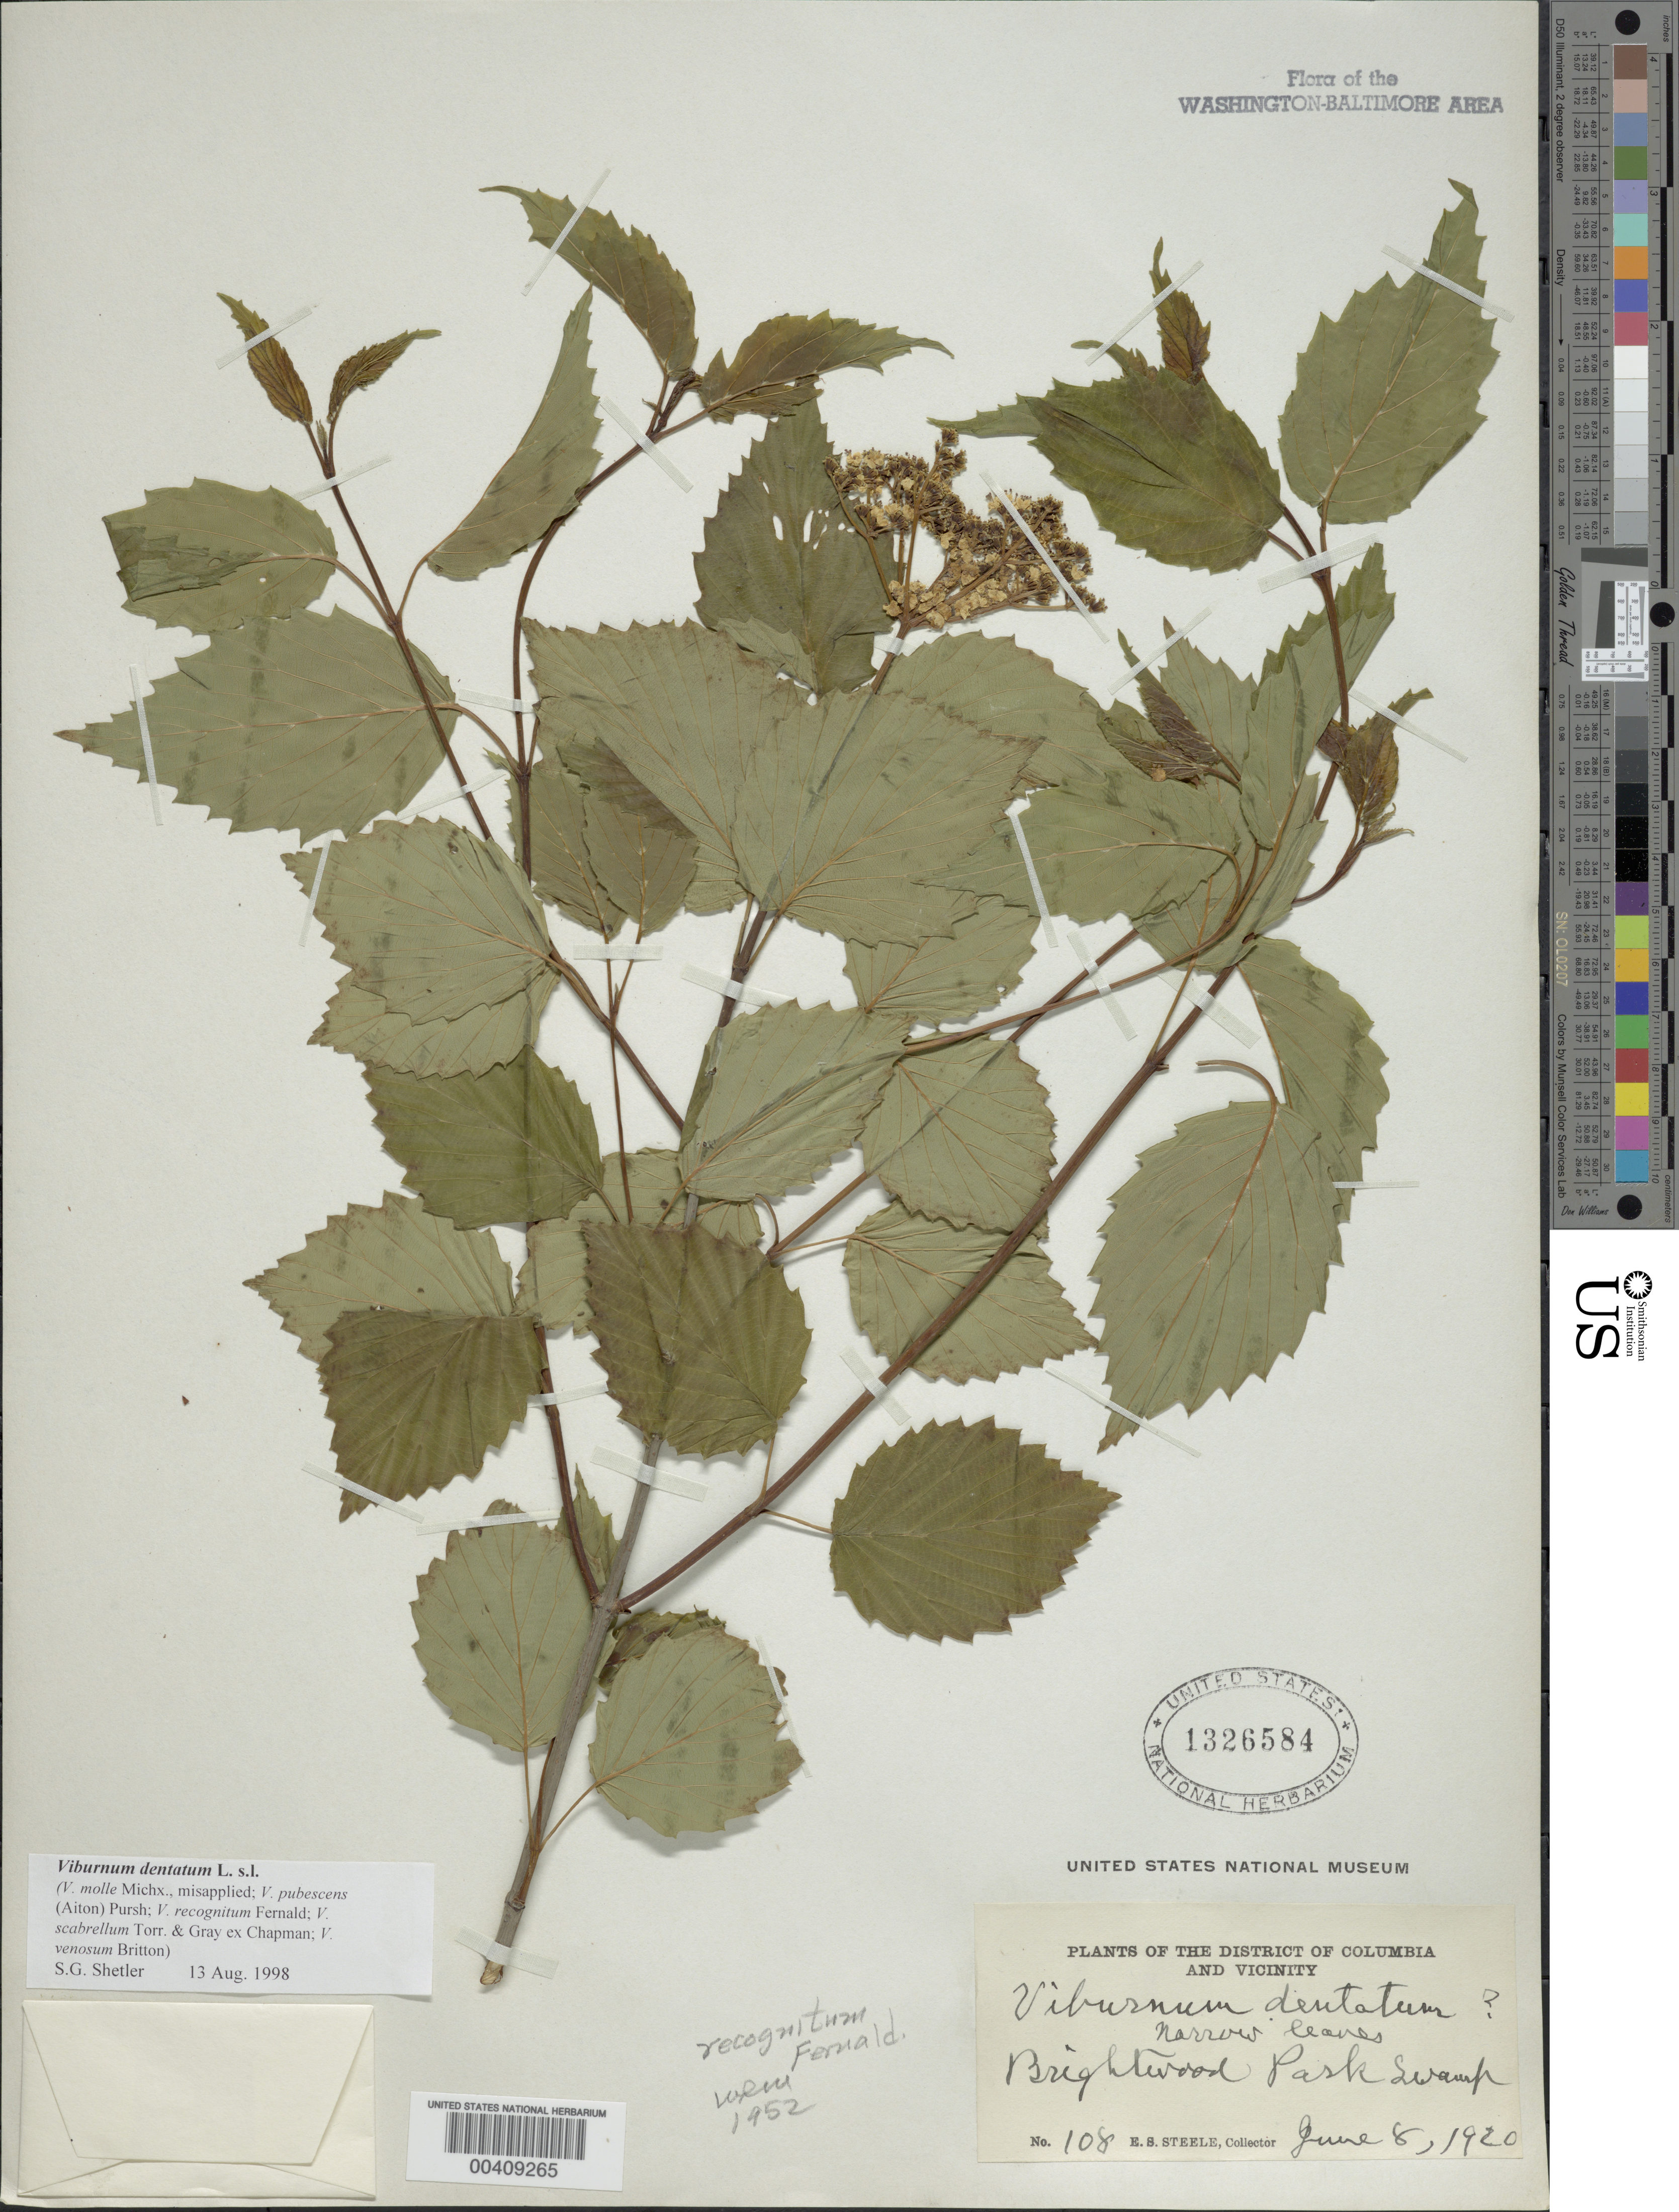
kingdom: Plantae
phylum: Tracheophyta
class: Magnoliopsida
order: Dipsacales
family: Viburnaceae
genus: Viburnum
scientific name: Viburnum dentatum var. recognitum ined.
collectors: E. Steele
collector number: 108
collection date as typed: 08 Jun 1920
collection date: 1920-06-08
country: United States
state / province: District of Columbia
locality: Brightwood Park Swamp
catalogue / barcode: US 1326584